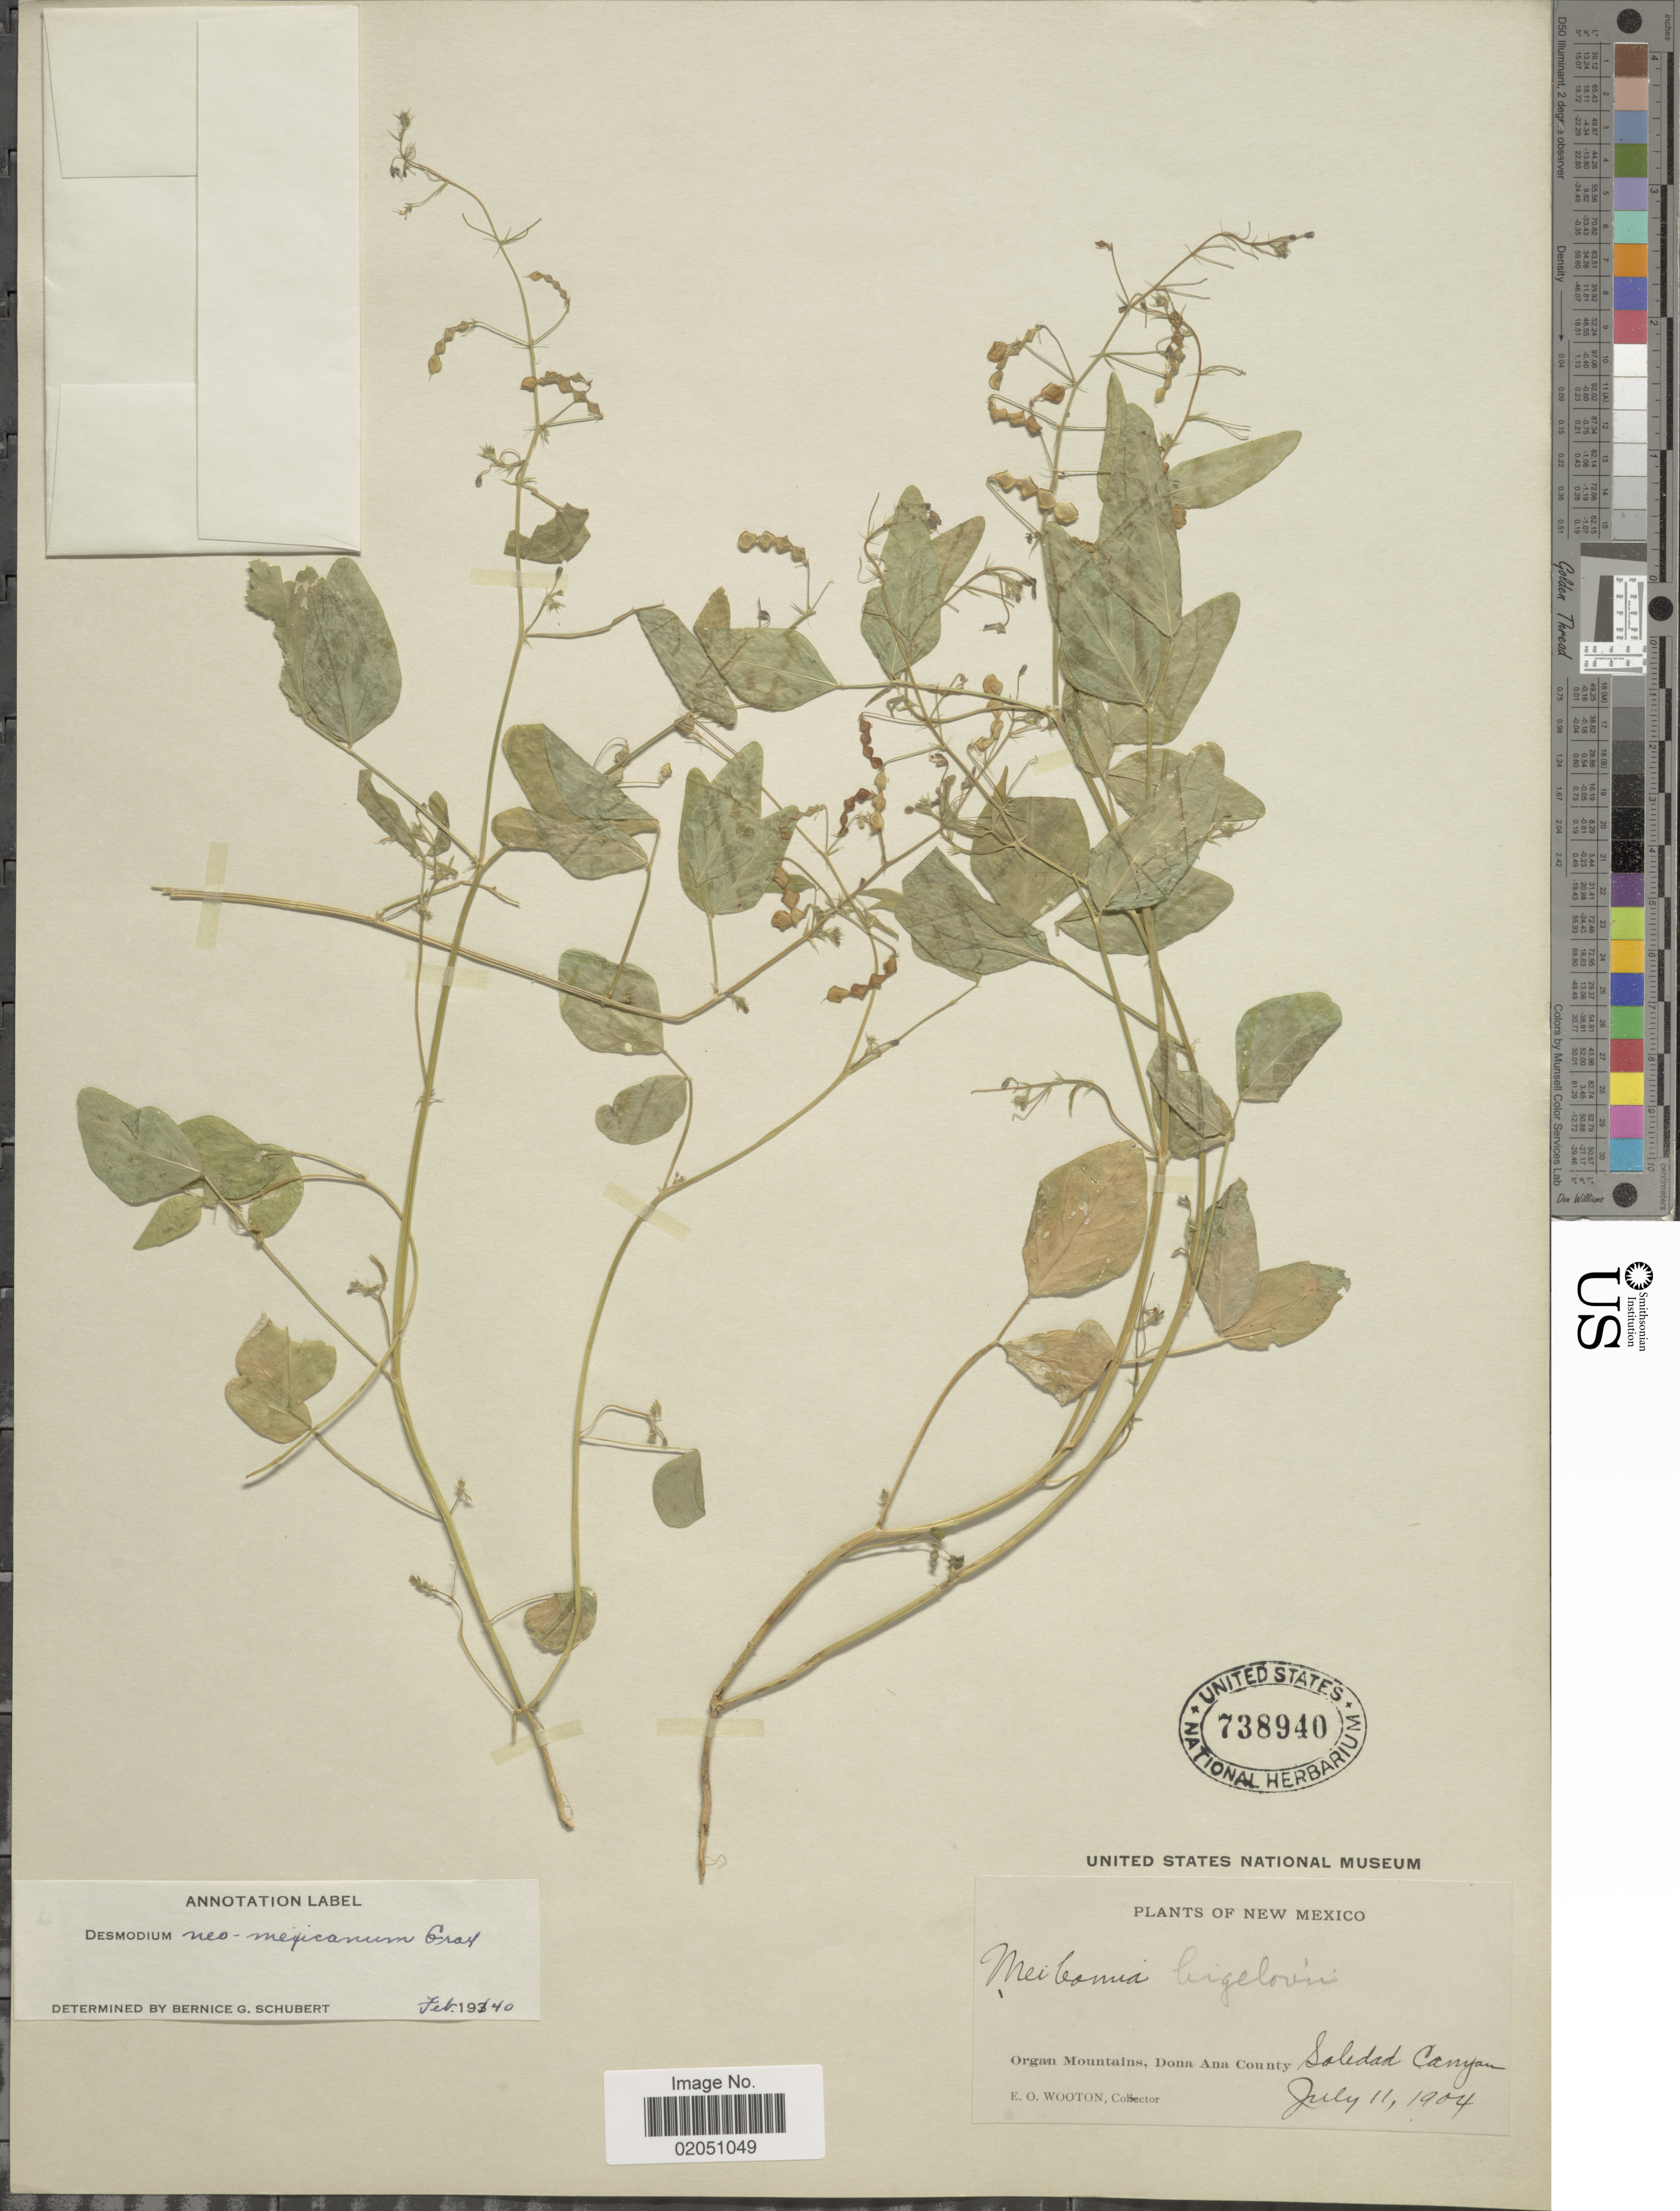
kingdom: Plantae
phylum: Tracheophyta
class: Magnoliopsida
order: Fabales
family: Fabaceae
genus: Desmodium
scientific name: Desmodium neomexicanum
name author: A. Gray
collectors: E. O. Wooton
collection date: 1904-07-11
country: United States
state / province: New Mexico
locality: Organ Mountains, Dona Ana County, Soledad Canyon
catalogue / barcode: US 738940